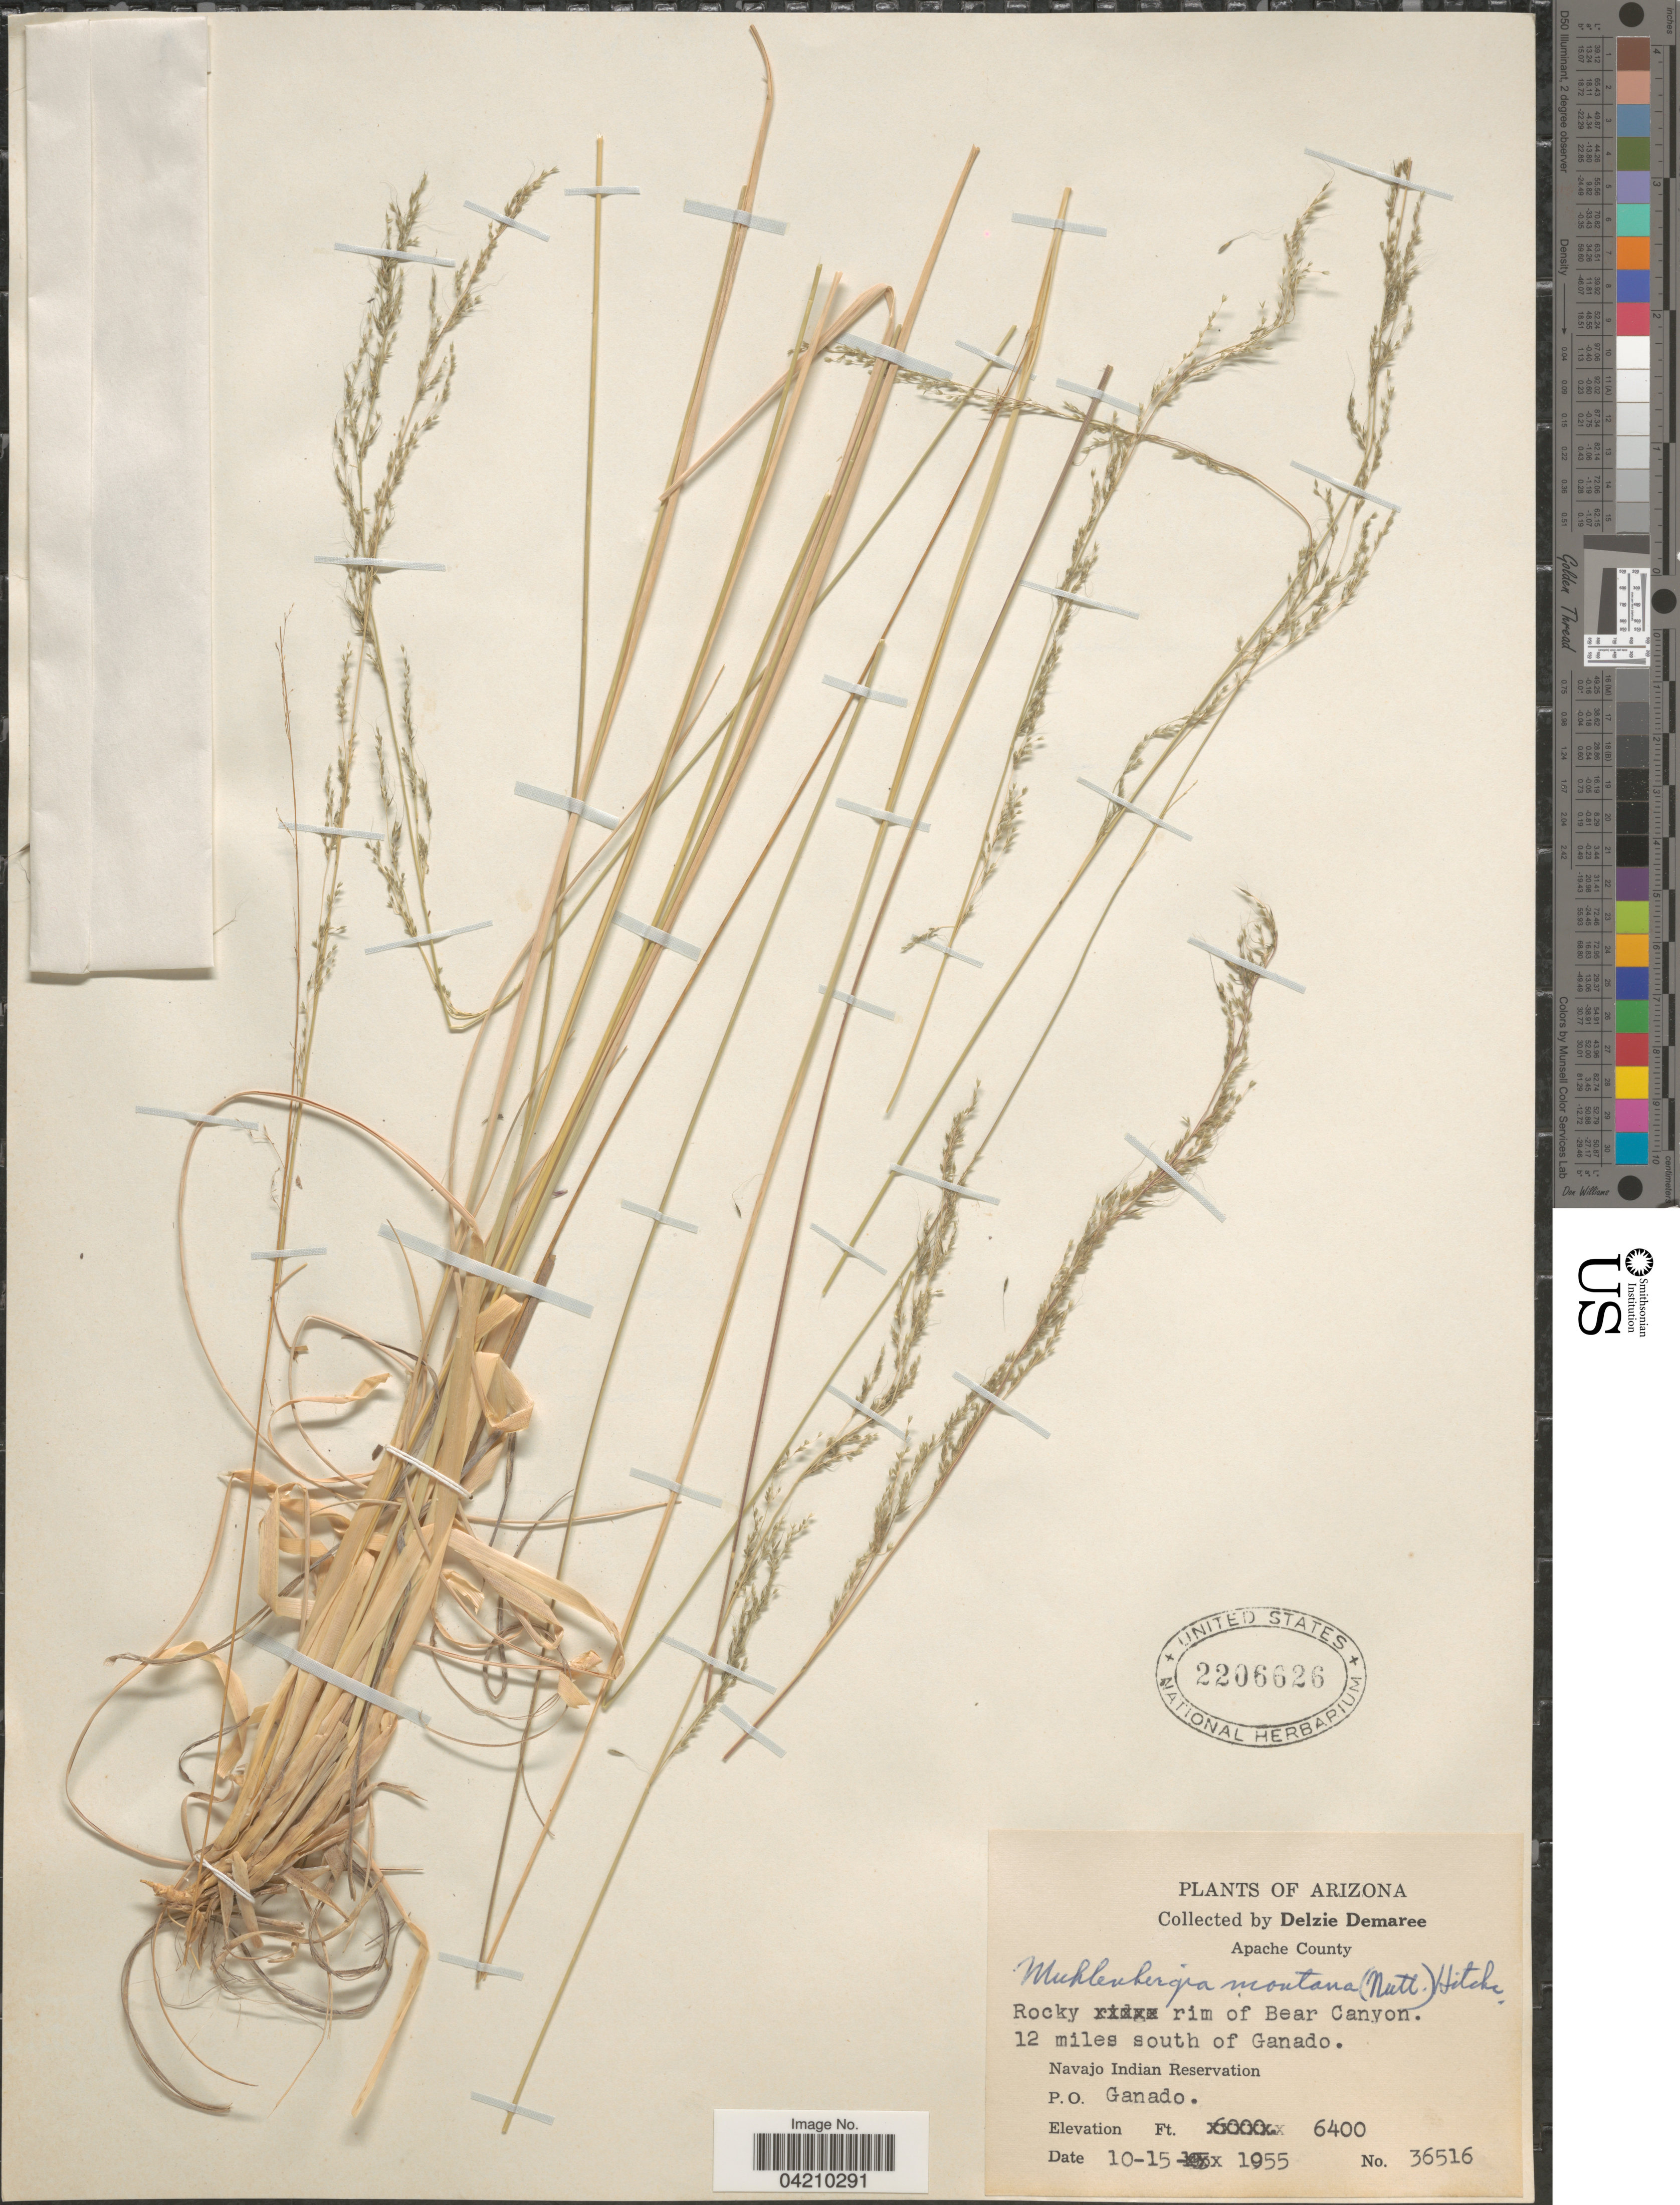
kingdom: Plantae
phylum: Tracheophyta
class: Liliopsida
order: Poales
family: Poaceae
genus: Muhlenbergia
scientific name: Muhlenbergia montana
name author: (Nutt.) Hitchc.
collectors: D. Demaree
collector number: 36516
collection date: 1955-10-15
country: United States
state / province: Arizona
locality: Apache County. Rocky rim of Bear Canyon. 12 miles south of Ganado. Navajo Indian Reservation. P.O. Ganado.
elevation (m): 1951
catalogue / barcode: US 2206626